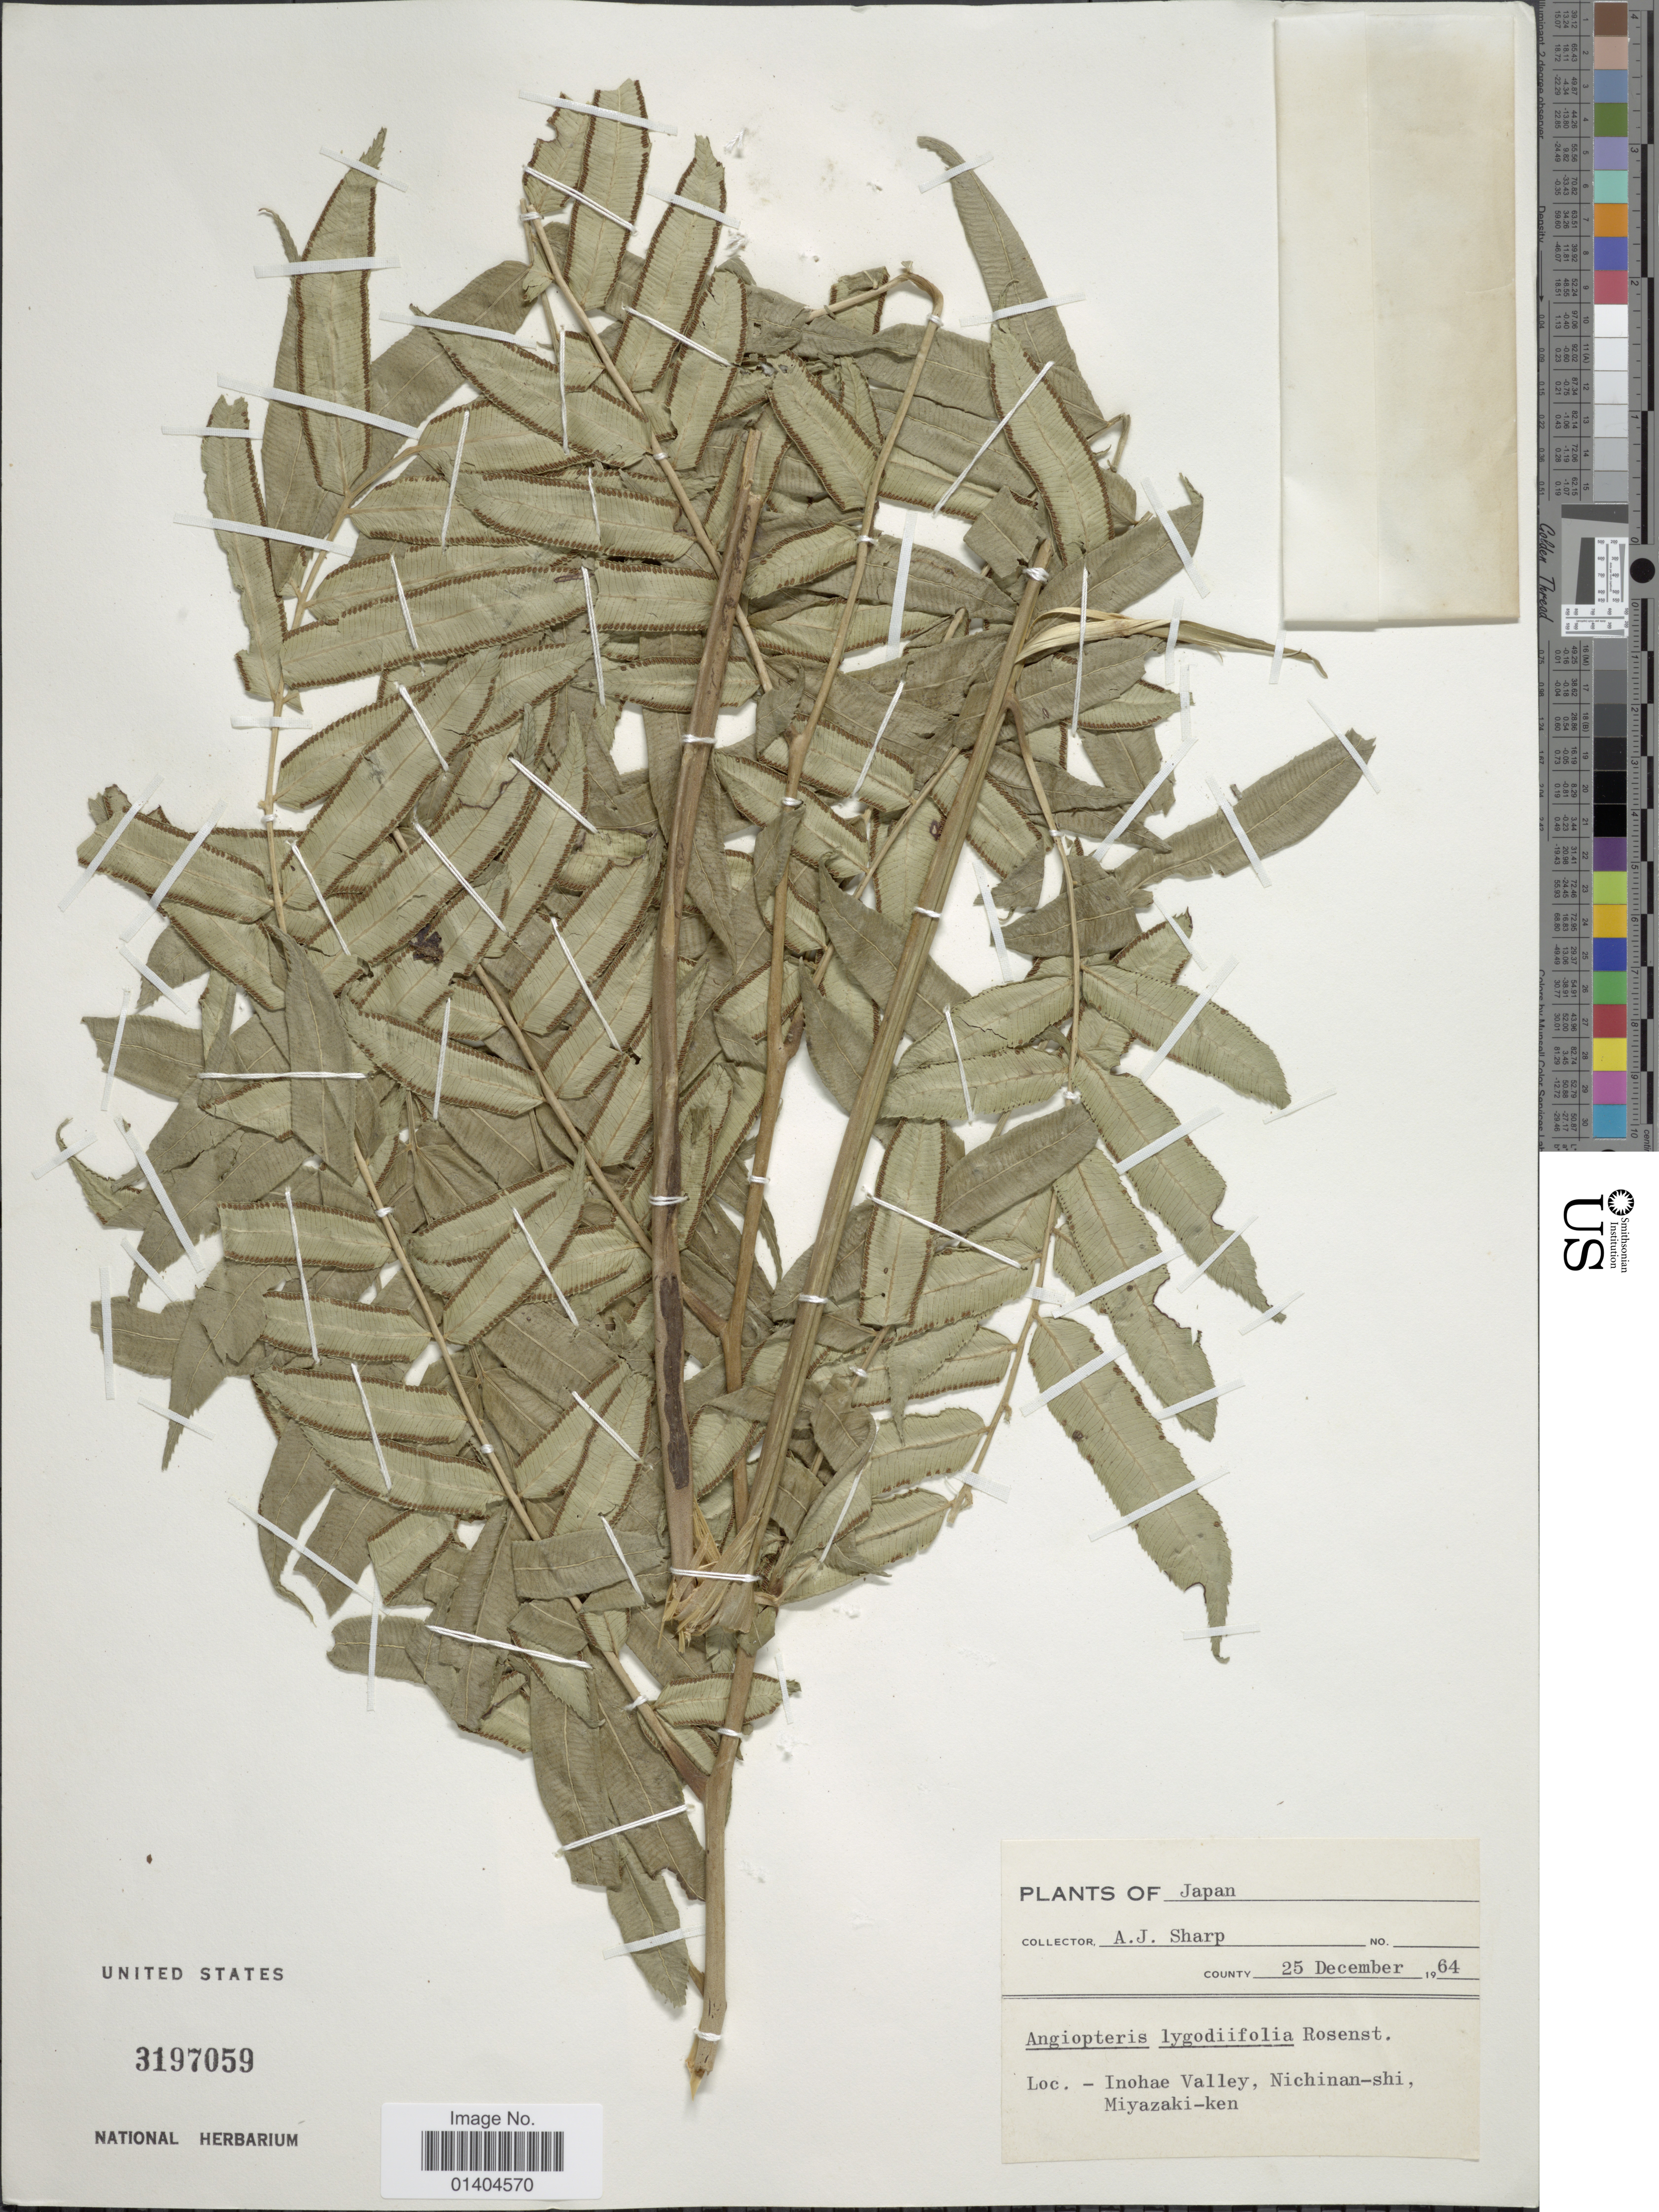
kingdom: Plantae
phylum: Tracheophyta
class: Polypodiopsida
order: Marattiales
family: Marattiaceae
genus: Angiopteris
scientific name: Angiopteris lygodiifolia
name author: Rosenst.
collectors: A. J. Sharp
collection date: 1964-12-25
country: Japan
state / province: Miyazaki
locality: Inohae Valley, Nichinan-shi, Miyazaki-ken.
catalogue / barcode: US 3197059